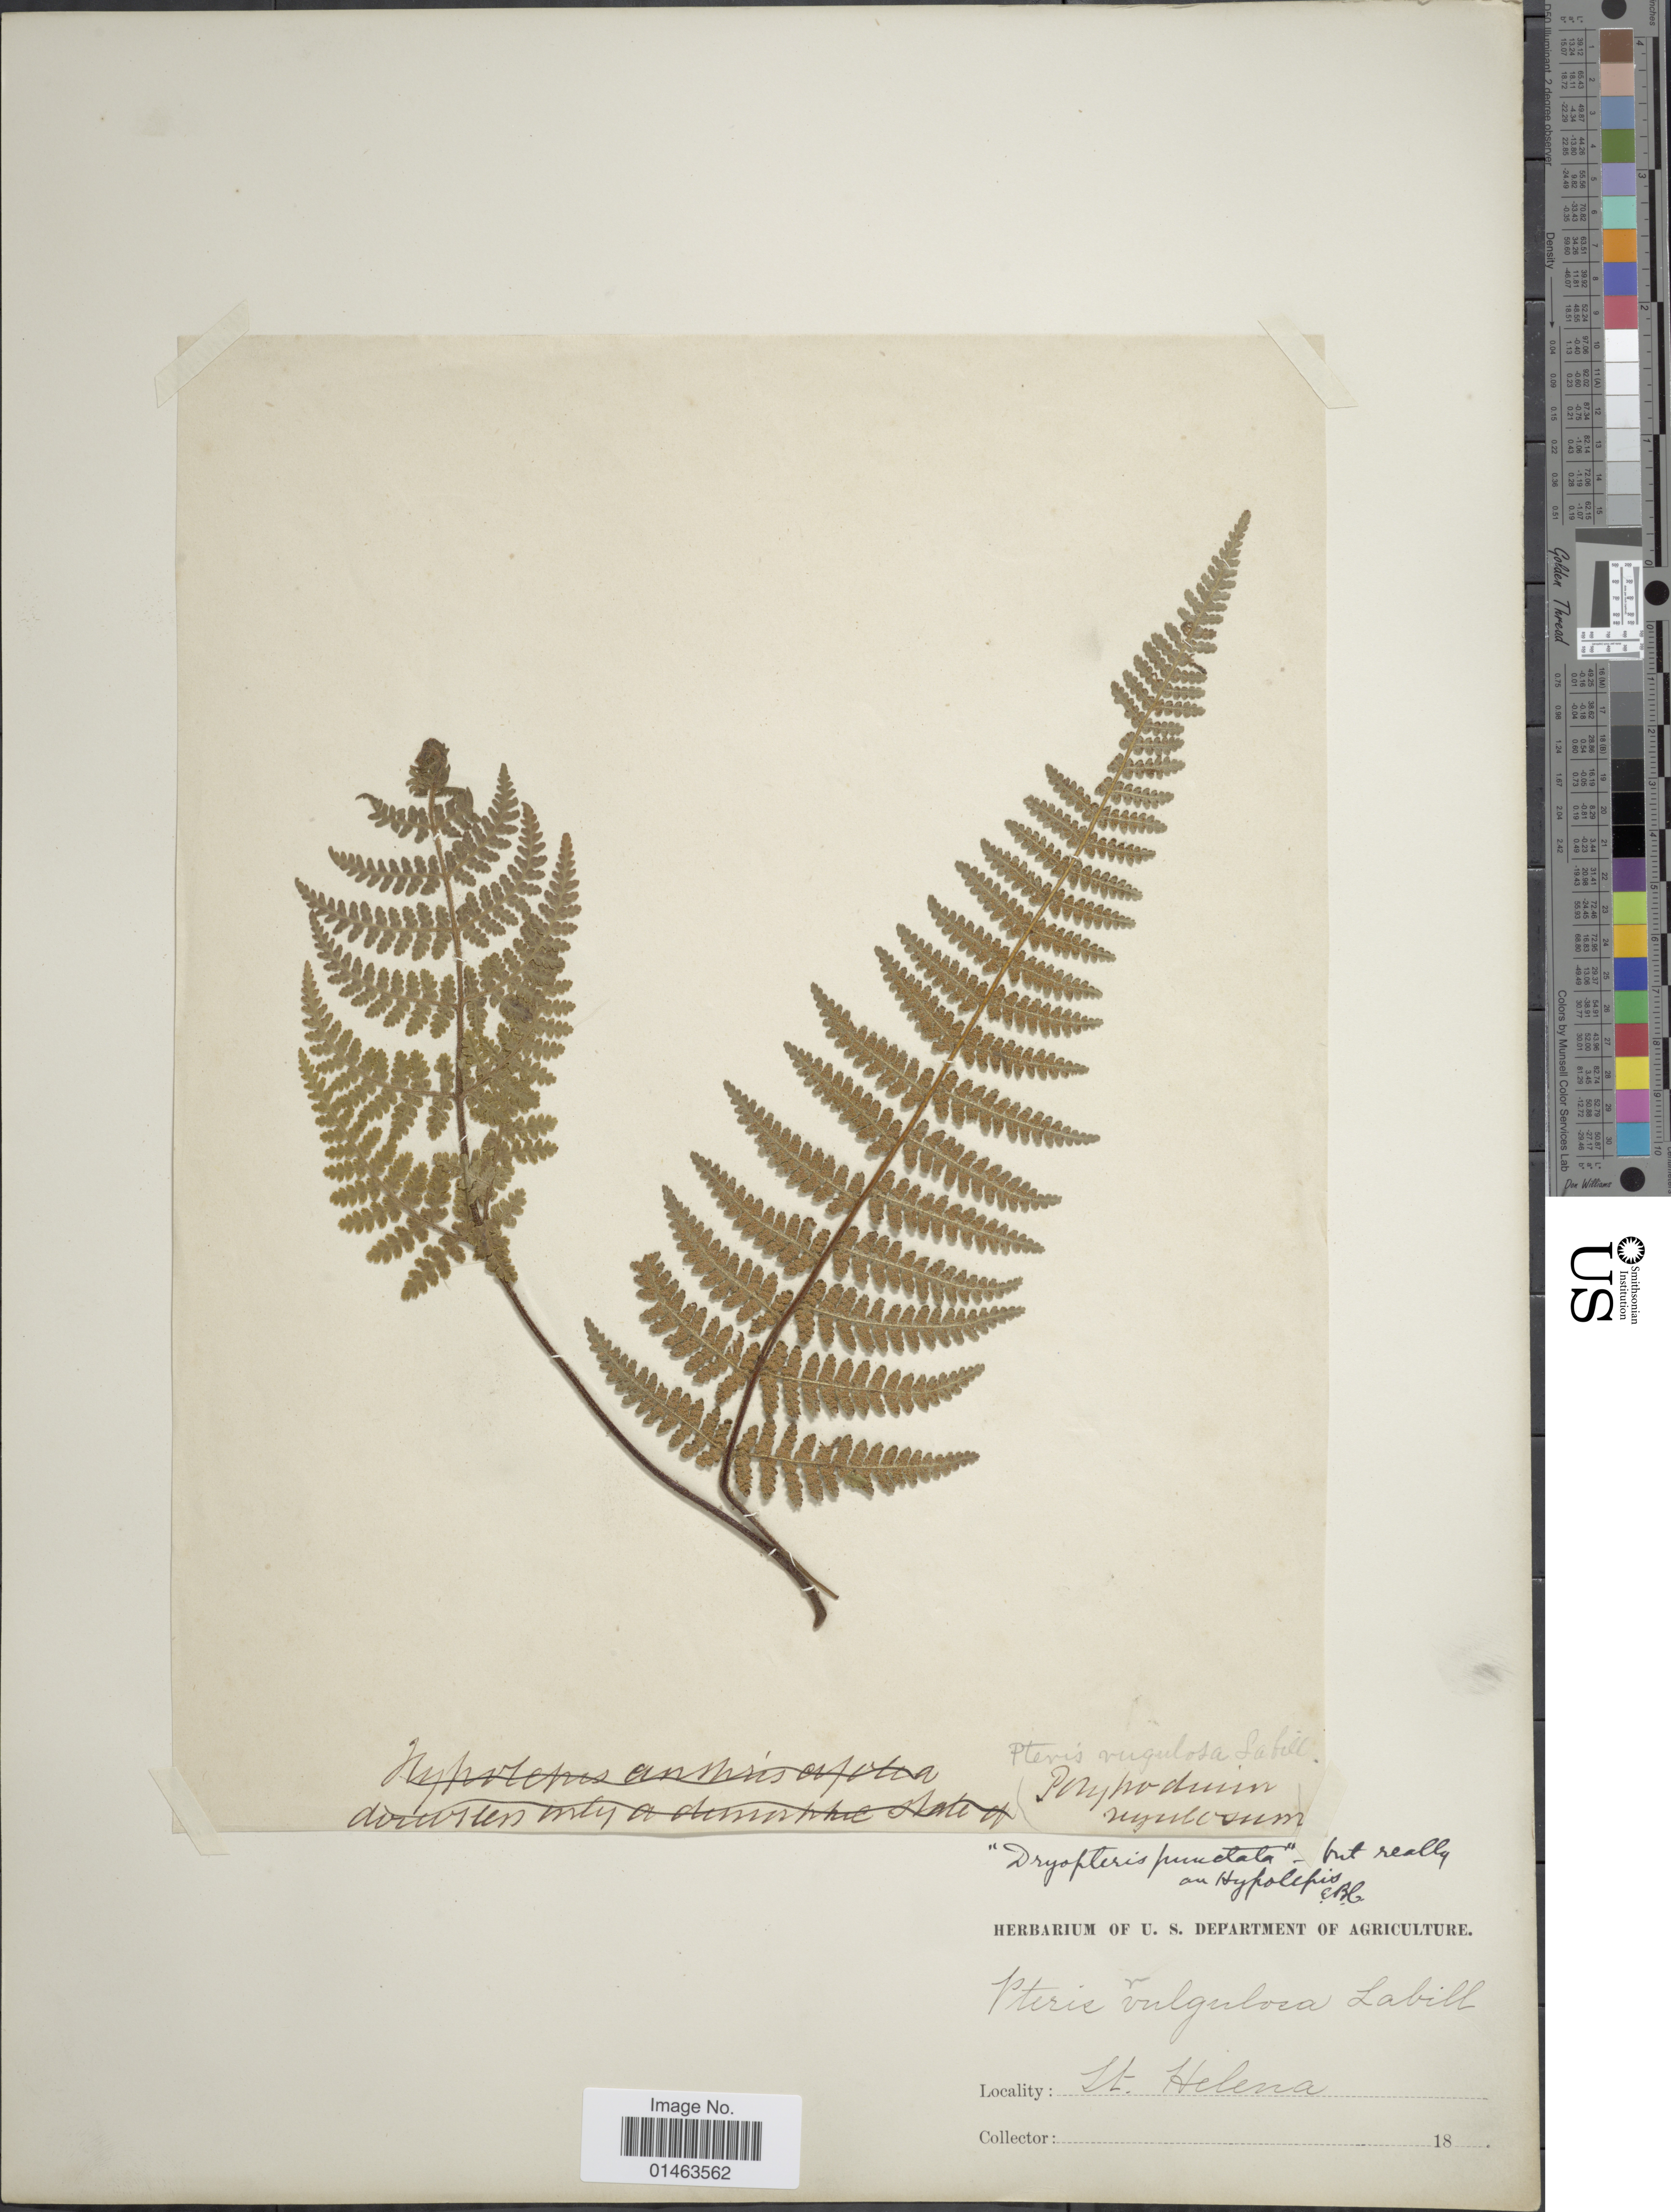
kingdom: Plantae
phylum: Tracheophyta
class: Polypodiopsida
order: Polypodiales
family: Dennstaedtiaceae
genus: Hypolepis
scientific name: Hypolepis rugosula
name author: (Labill.) J. Sm.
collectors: U.S. Department of Agriculture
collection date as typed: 18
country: St. Helena Islands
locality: St. Helena.